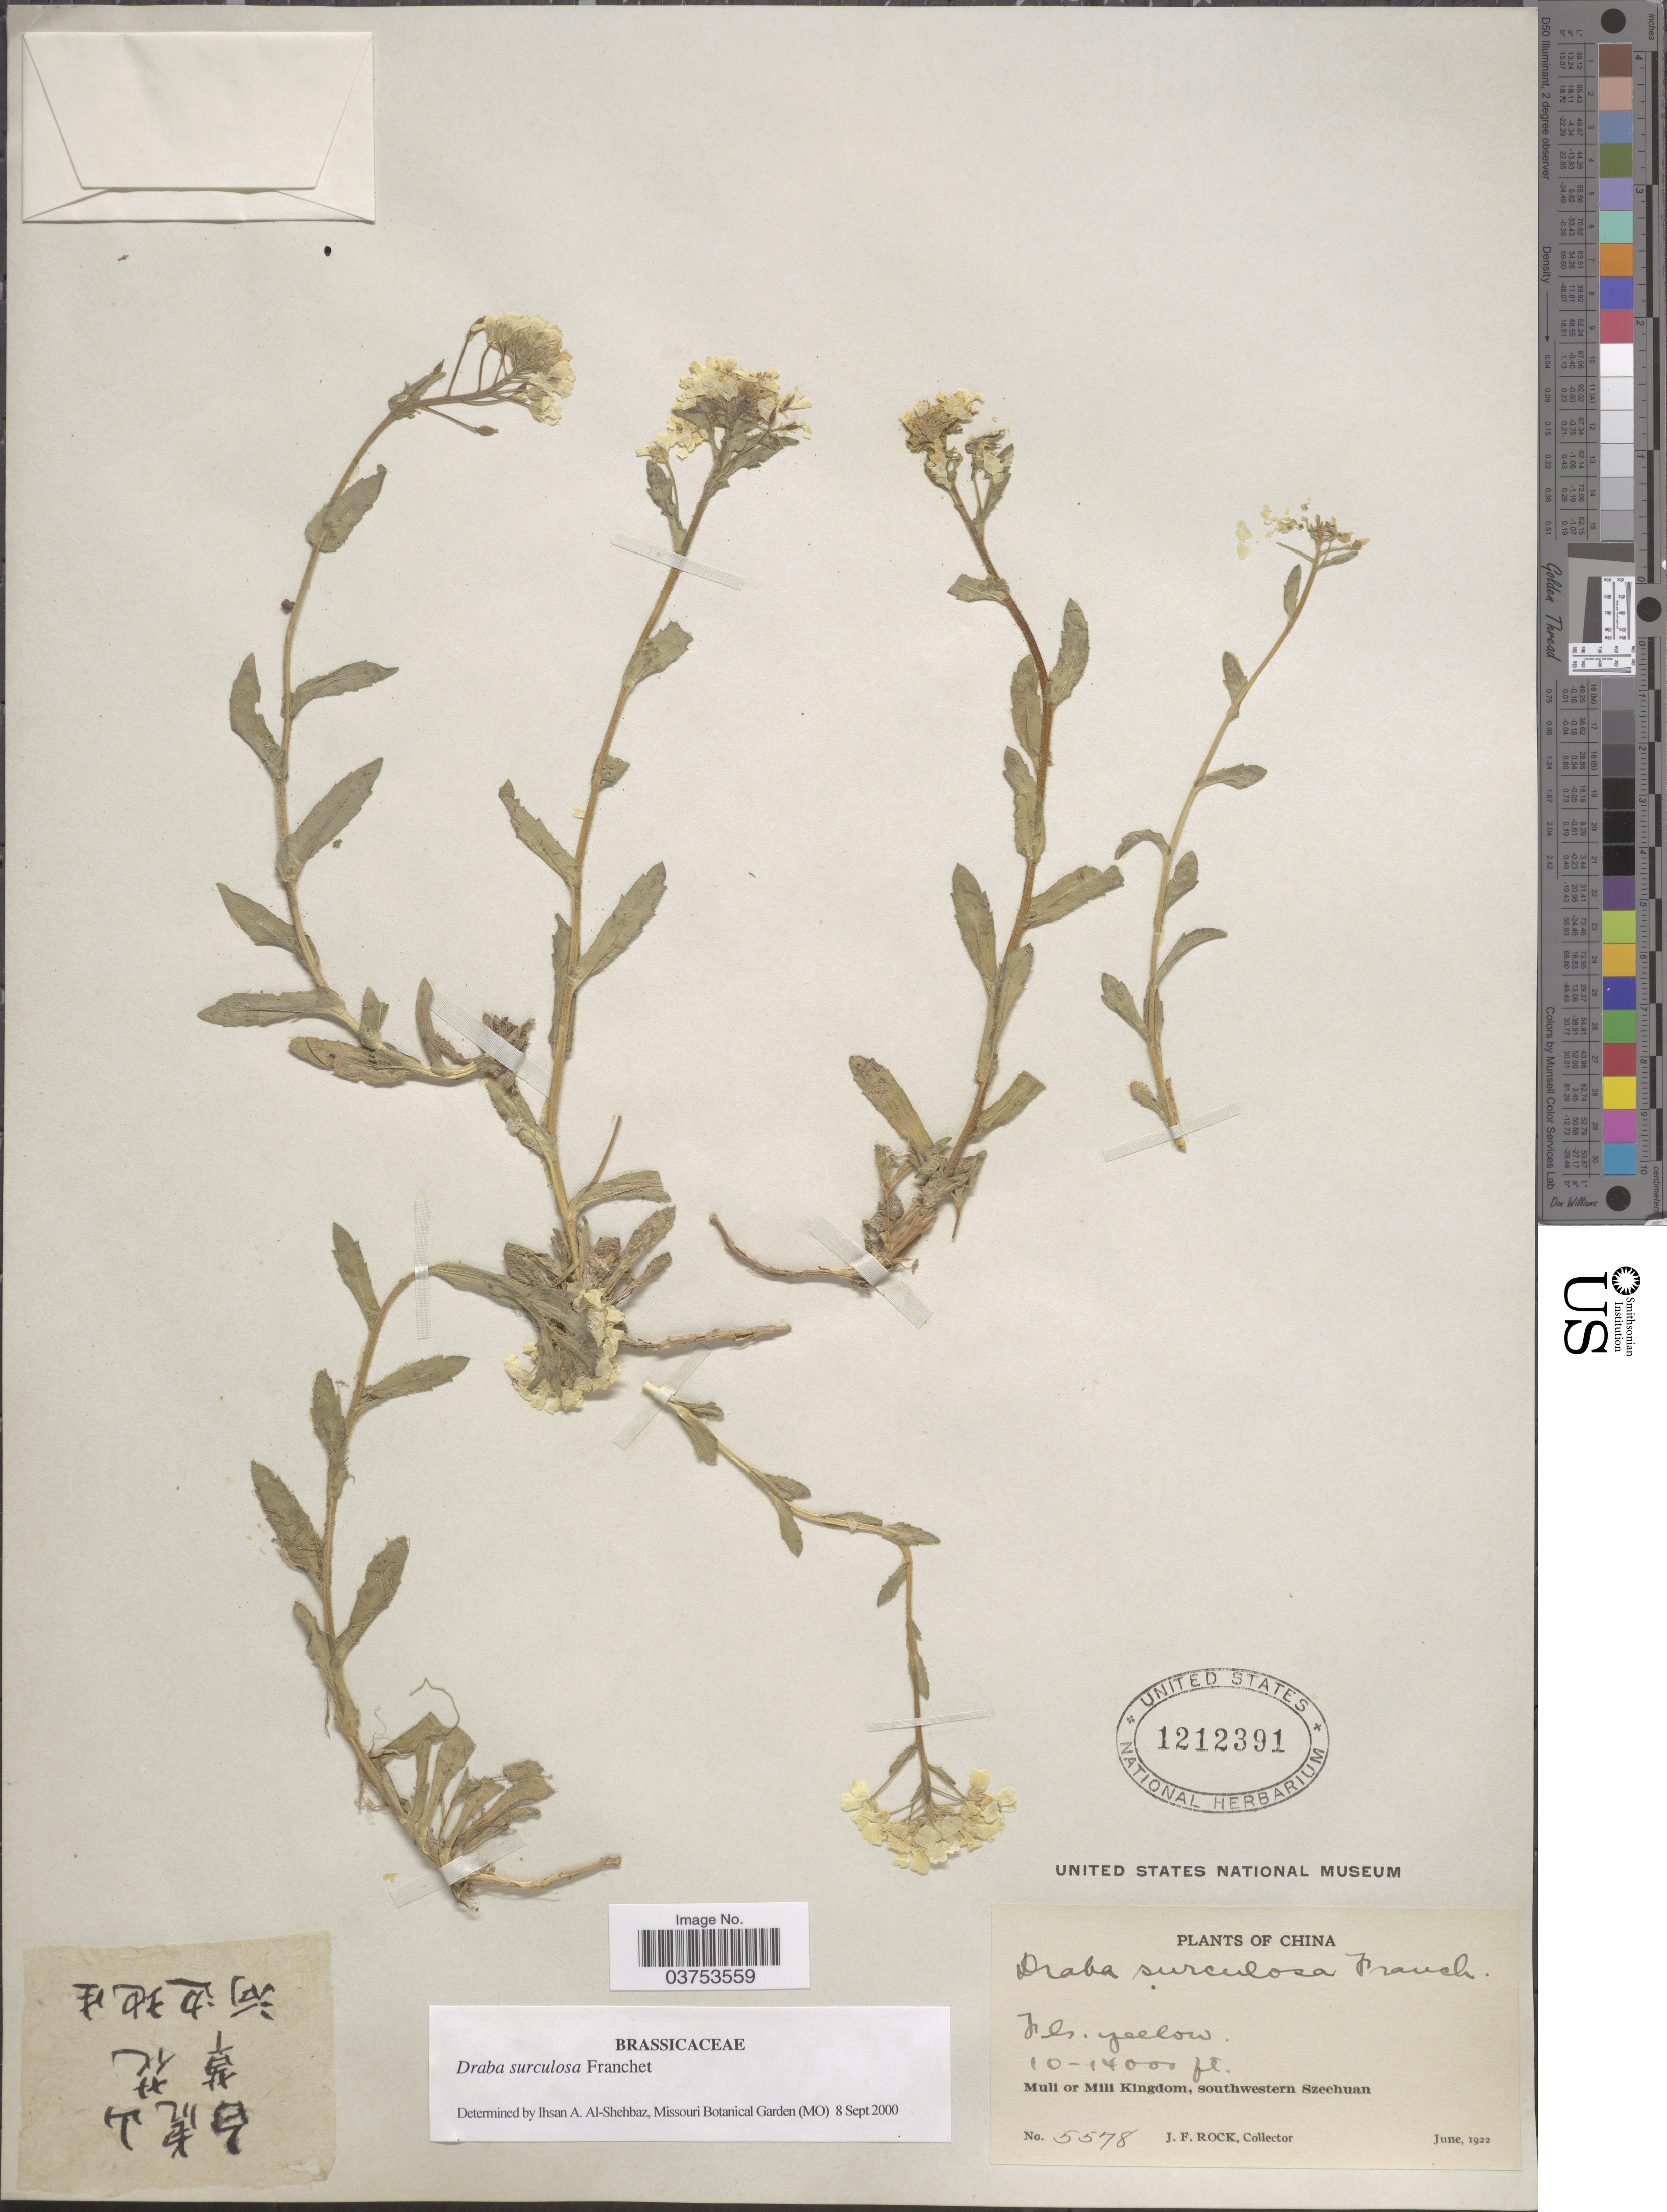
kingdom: Plantae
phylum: Tracheophyta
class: Magnoliopsida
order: Brassicales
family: Brassicaceae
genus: Draba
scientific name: Draba surculosa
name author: Franch.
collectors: J. Rock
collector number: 5578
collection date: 1922-06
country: China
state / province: Sichuan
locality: Muli or Mili Kingdom, southwestern Szechuan.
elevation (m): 3048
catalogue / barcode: US 1212391